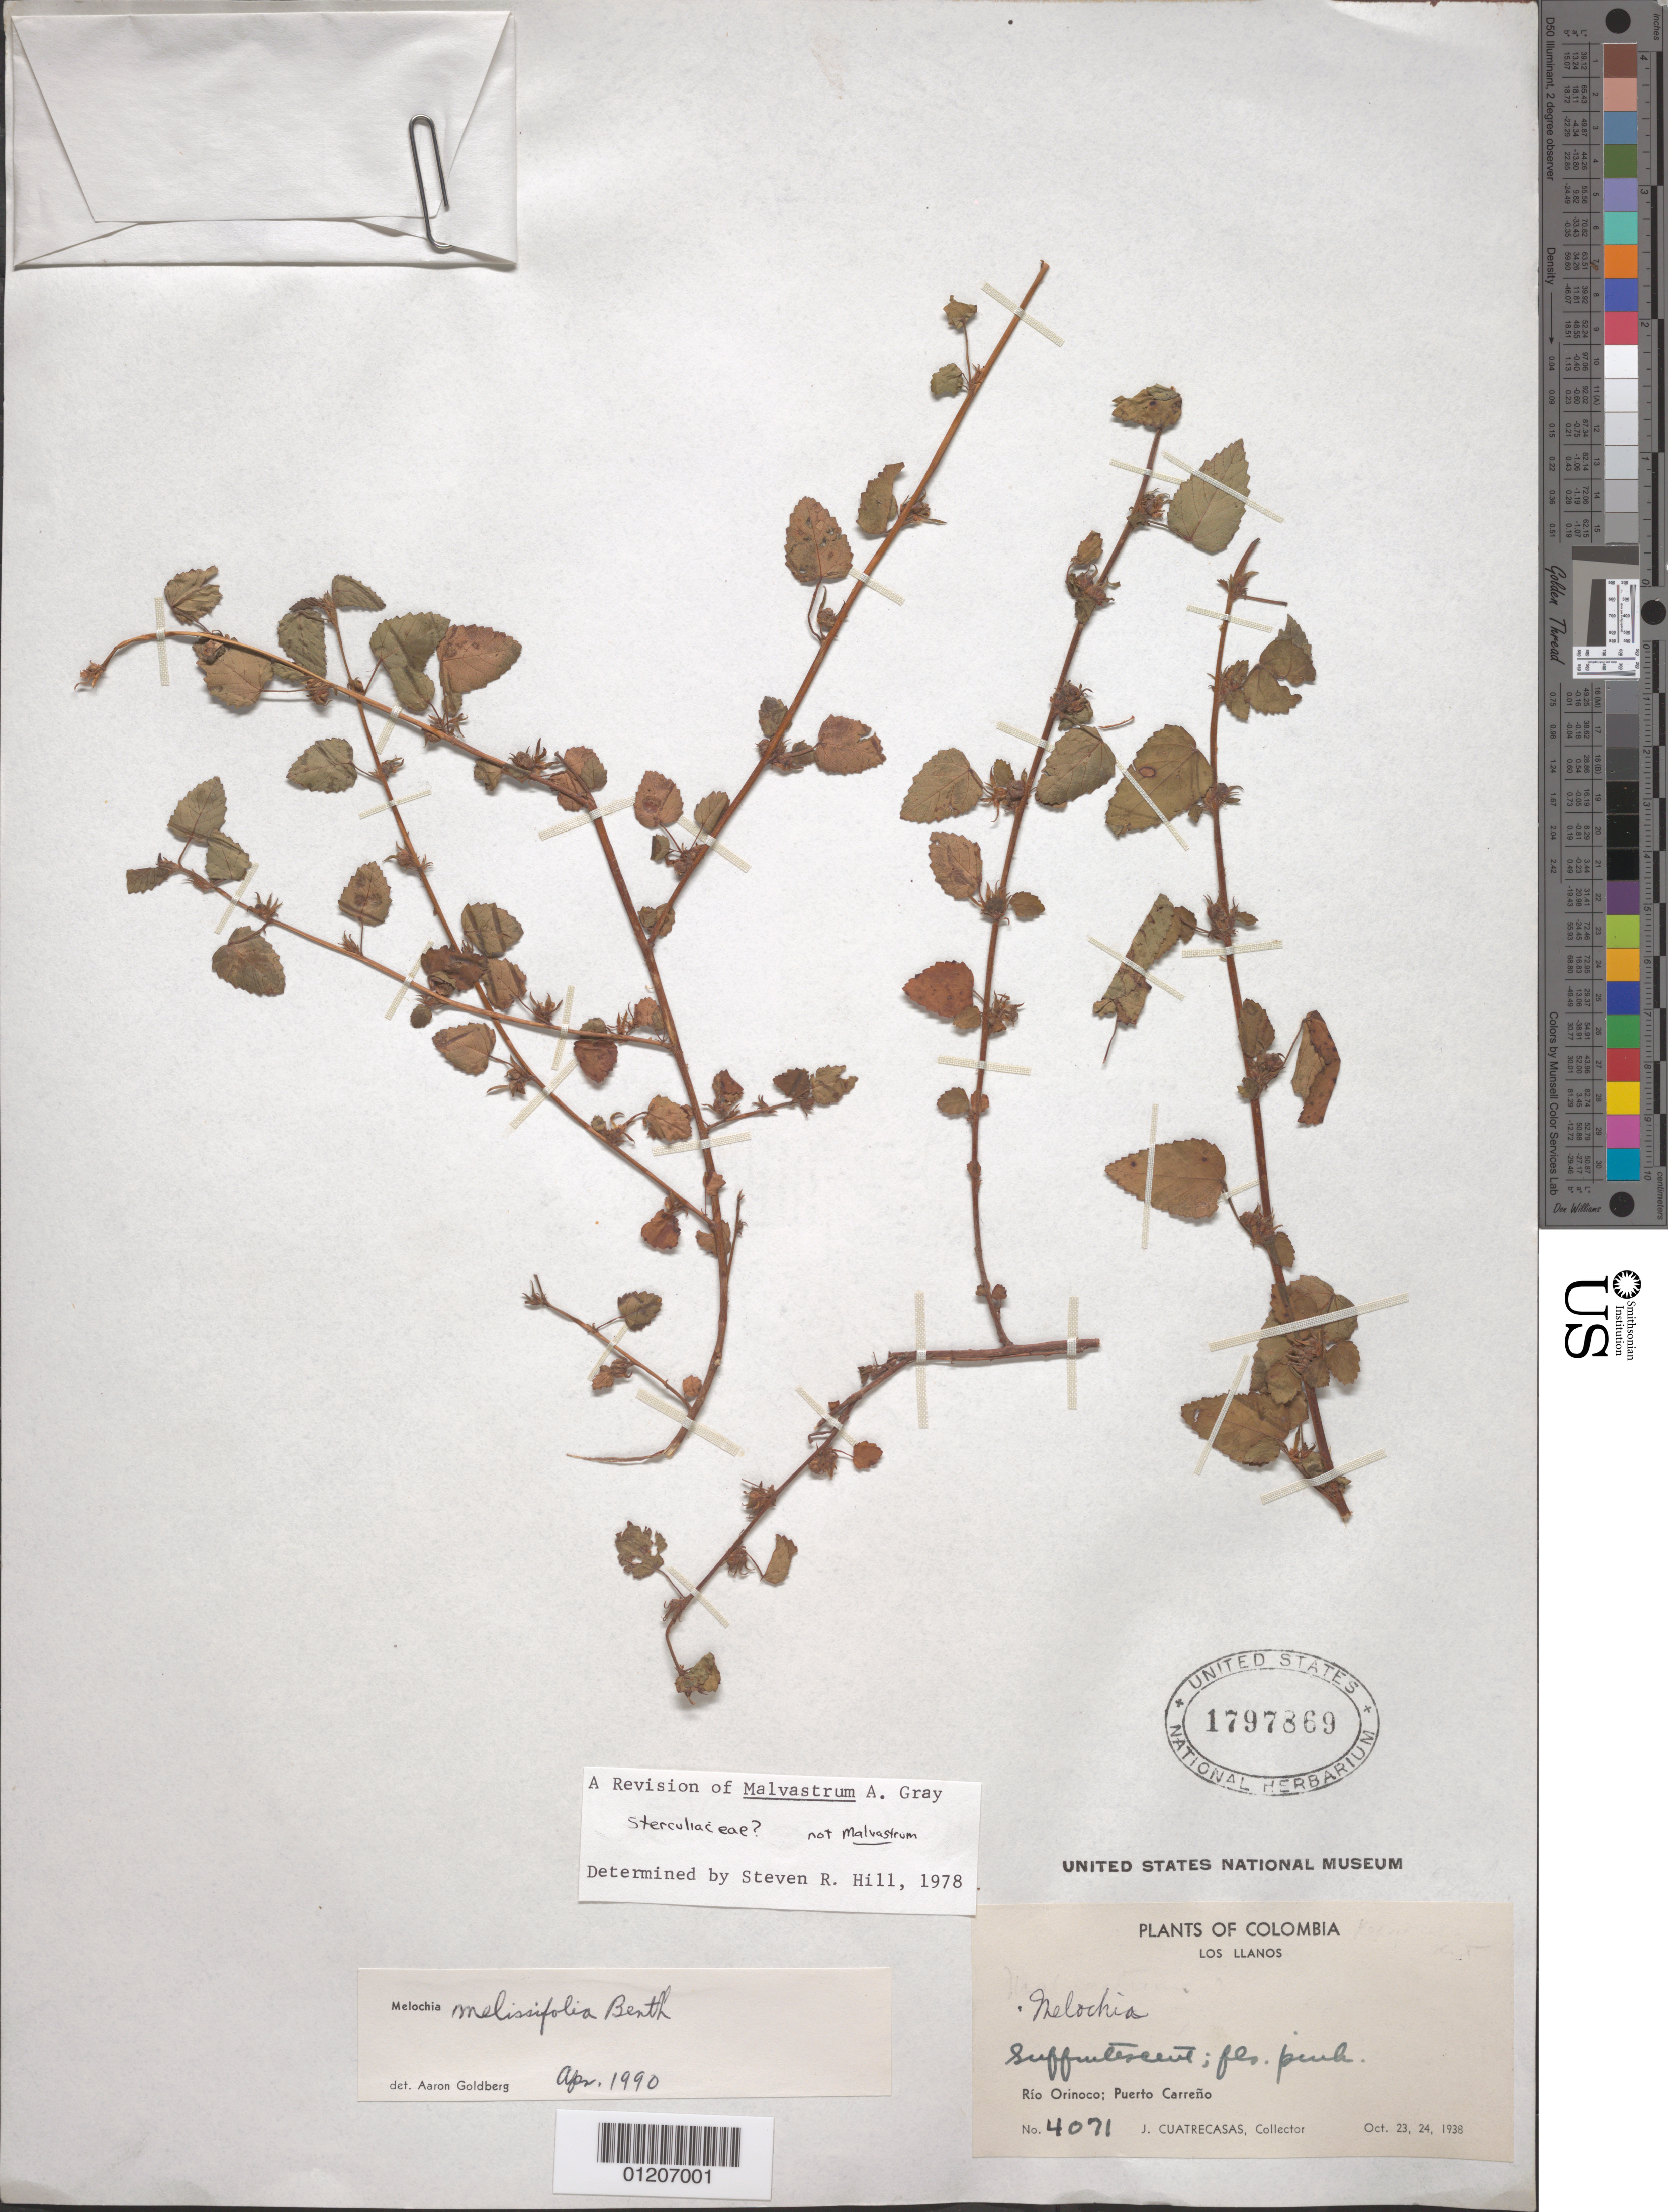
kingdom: Plantae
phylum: Tracheophyta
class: Magnoliopsida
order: Malvales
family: Malvaceae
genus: Melochia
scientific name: Melochia melissifolia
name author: Benth.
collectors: J. Cuatrecasas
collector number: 4071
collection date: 1938-10-23/1938-10-24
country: Colombia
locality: Los Llanos. Río Orinoco; Puerto Carreño.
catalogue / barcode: US 1797869